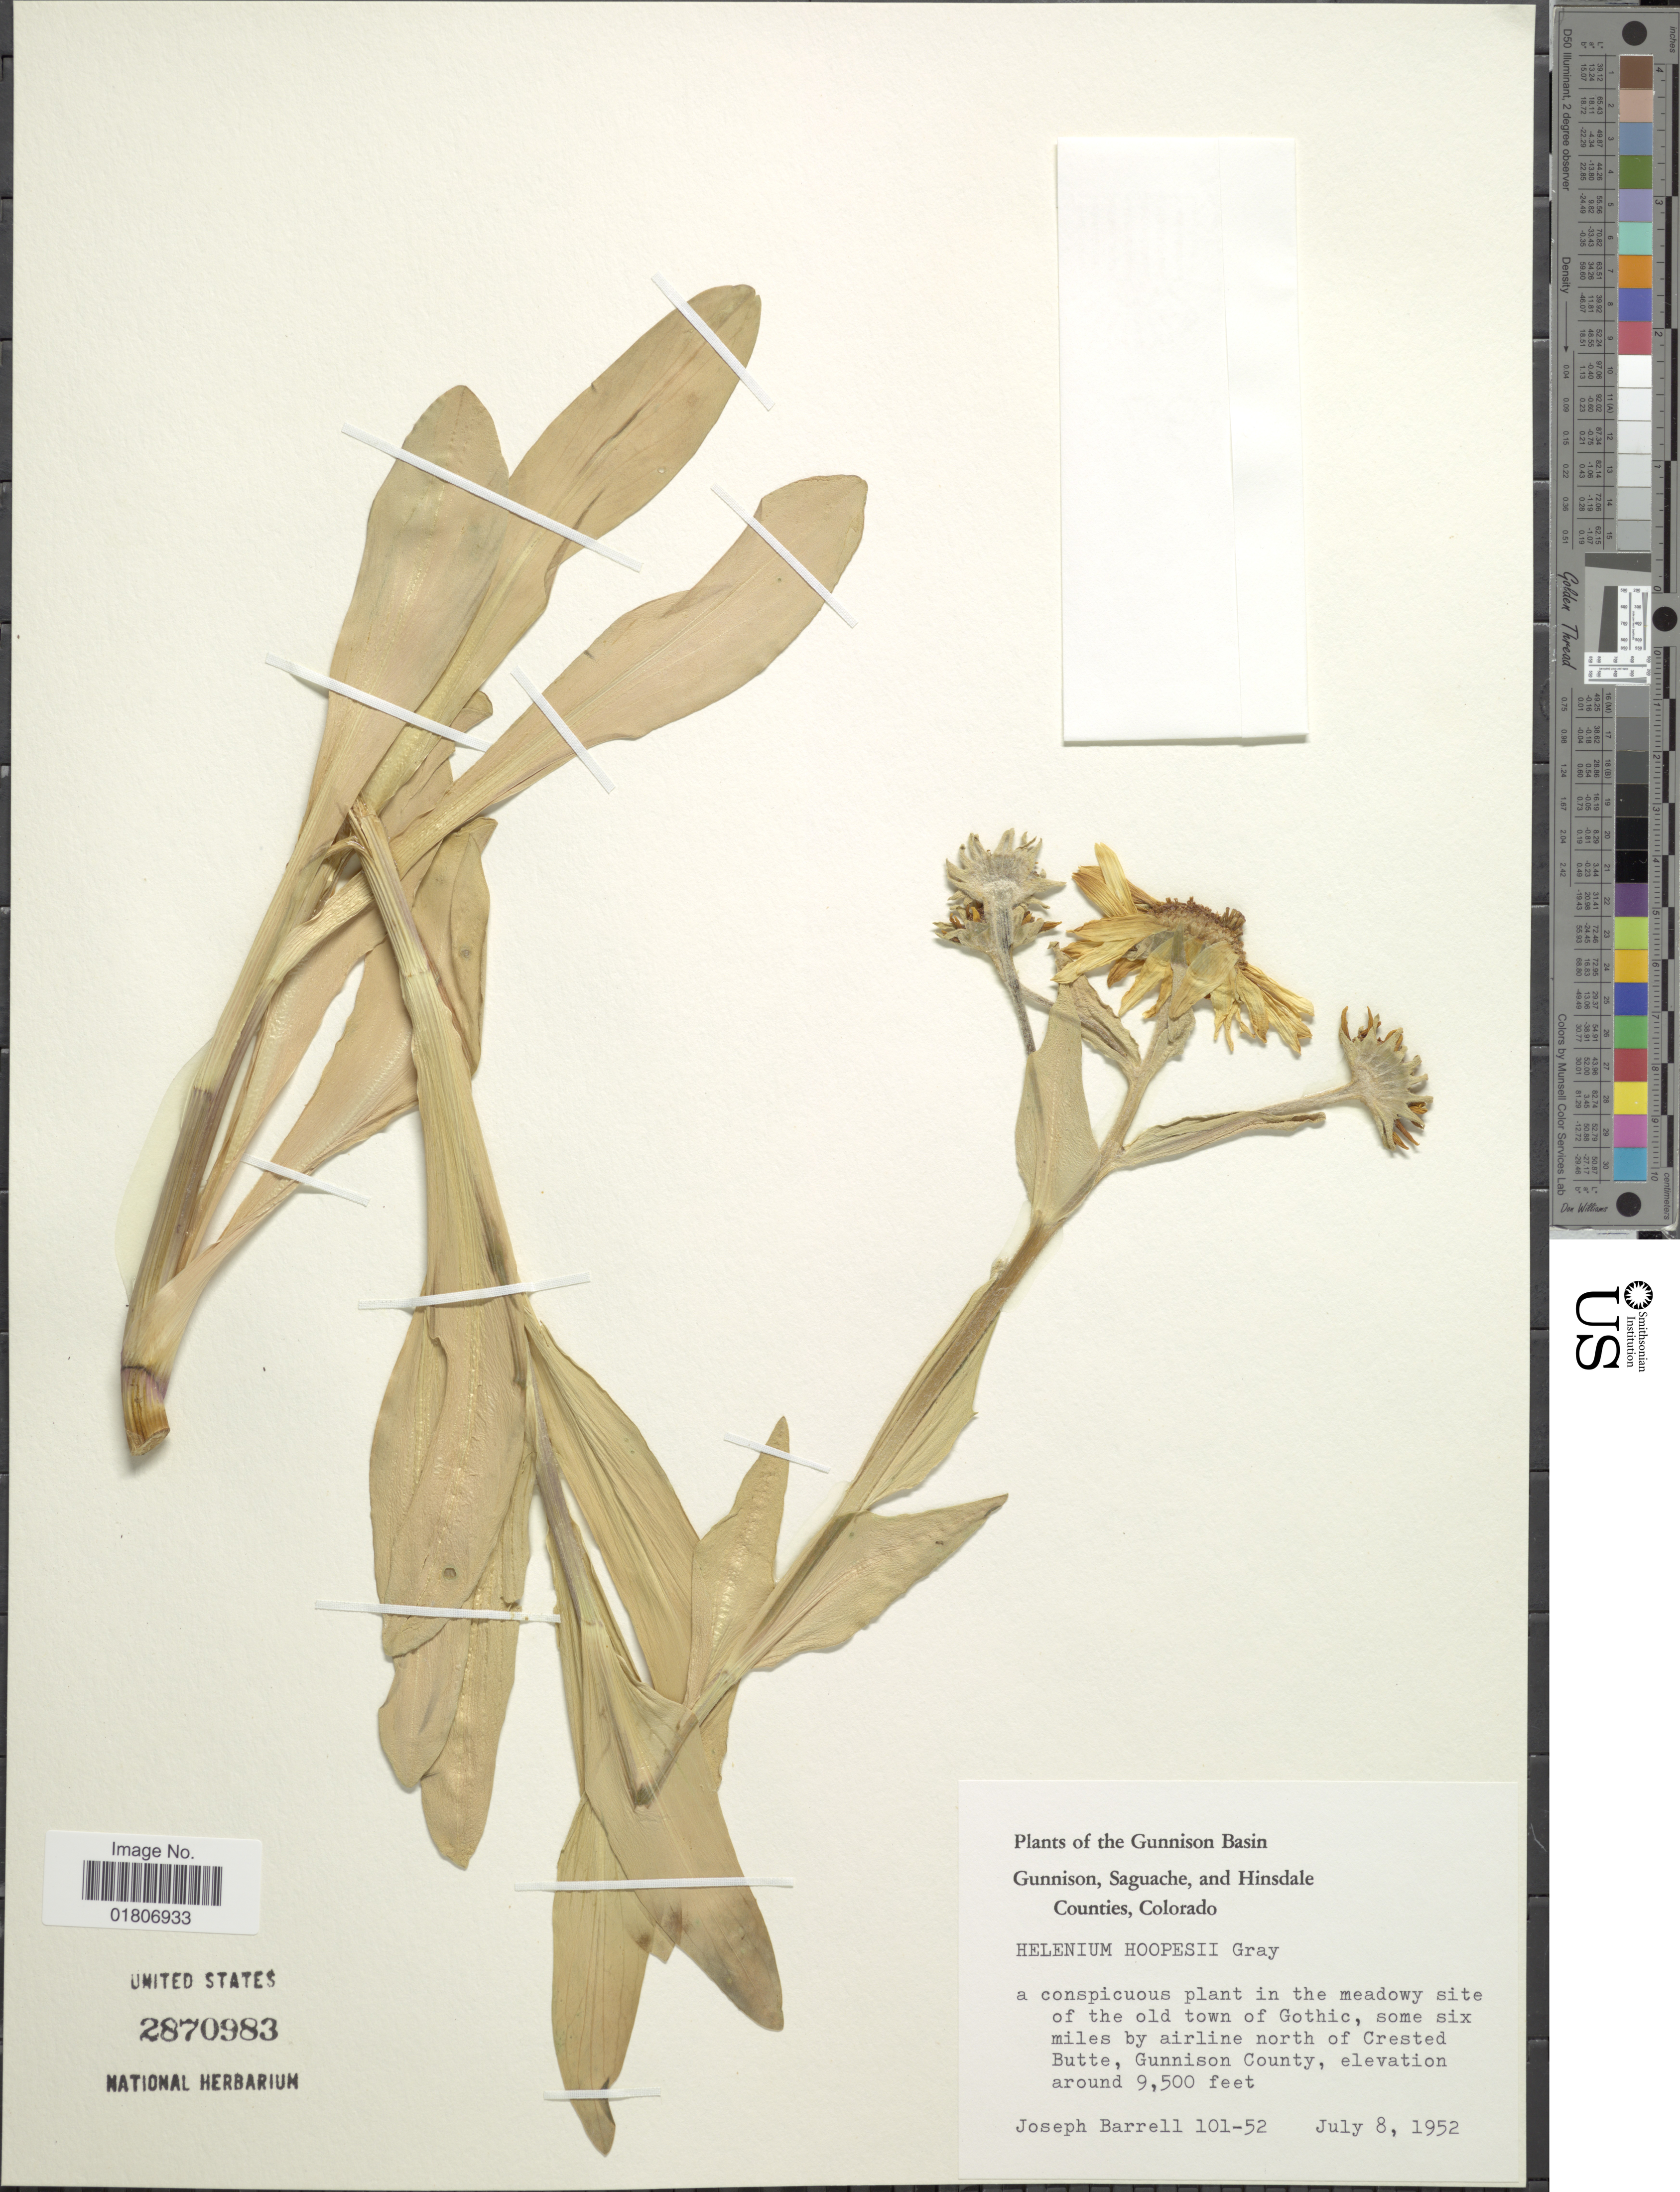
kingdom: Plantae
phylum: Tracheophyta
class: Magnoliopsida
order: Asterales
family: Asteraceae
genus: Dugaldia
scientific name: Dugaldia hoopesii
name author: (A. Gray) Rydb.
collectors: J. Barrell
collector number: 101-52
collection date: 1952-07-08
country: United States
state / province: Colorado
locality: Gunnison Basin. meadowy site of the old town of Gothic, some six miles by airline north of Crested Butte, Gunnison County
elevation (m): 2896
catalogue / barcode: US 2870983